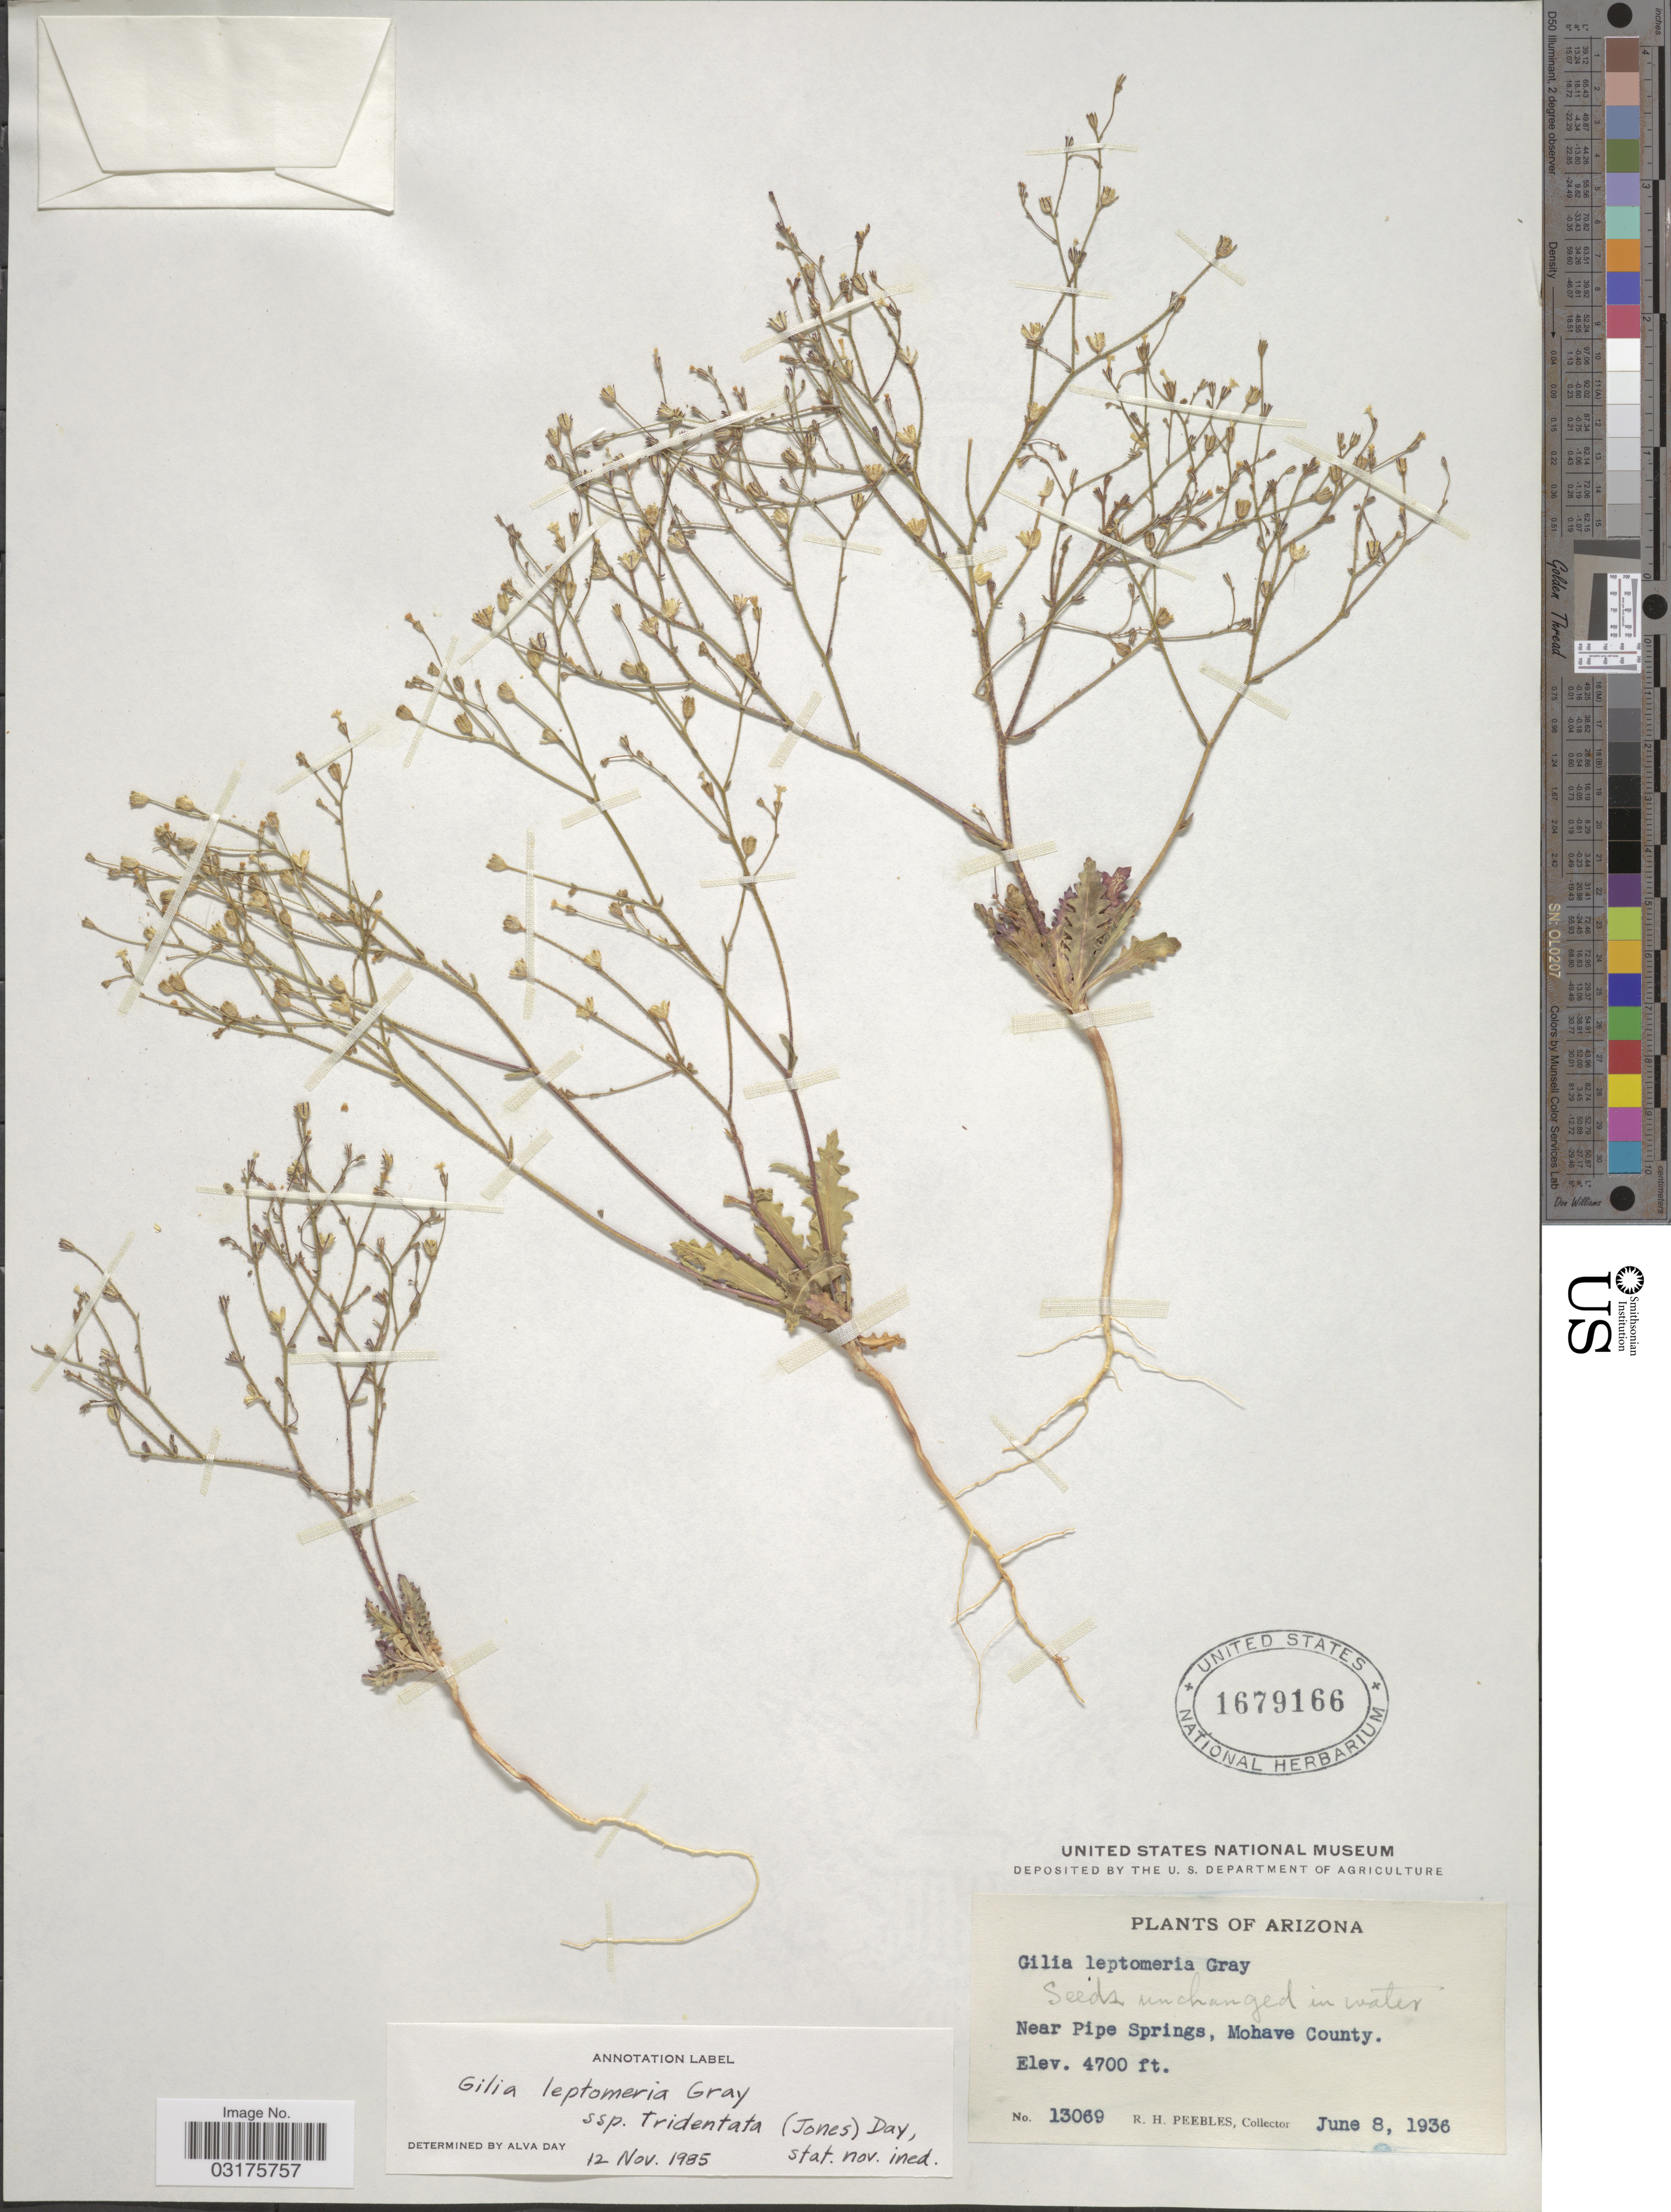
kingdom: Plantae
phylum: Tracheophyta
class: Magnoliopsida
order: Ericales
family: Polemoniaceae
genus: Aliciella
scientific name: Aliciella triodon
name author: (Eastw.) Brand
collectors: R. H. Peebles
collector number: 13069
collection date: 1936-06-08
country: United States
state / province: Arizona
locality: Near Pipe Springs, Mohave County.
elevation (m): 1433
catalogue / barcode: US 1679166